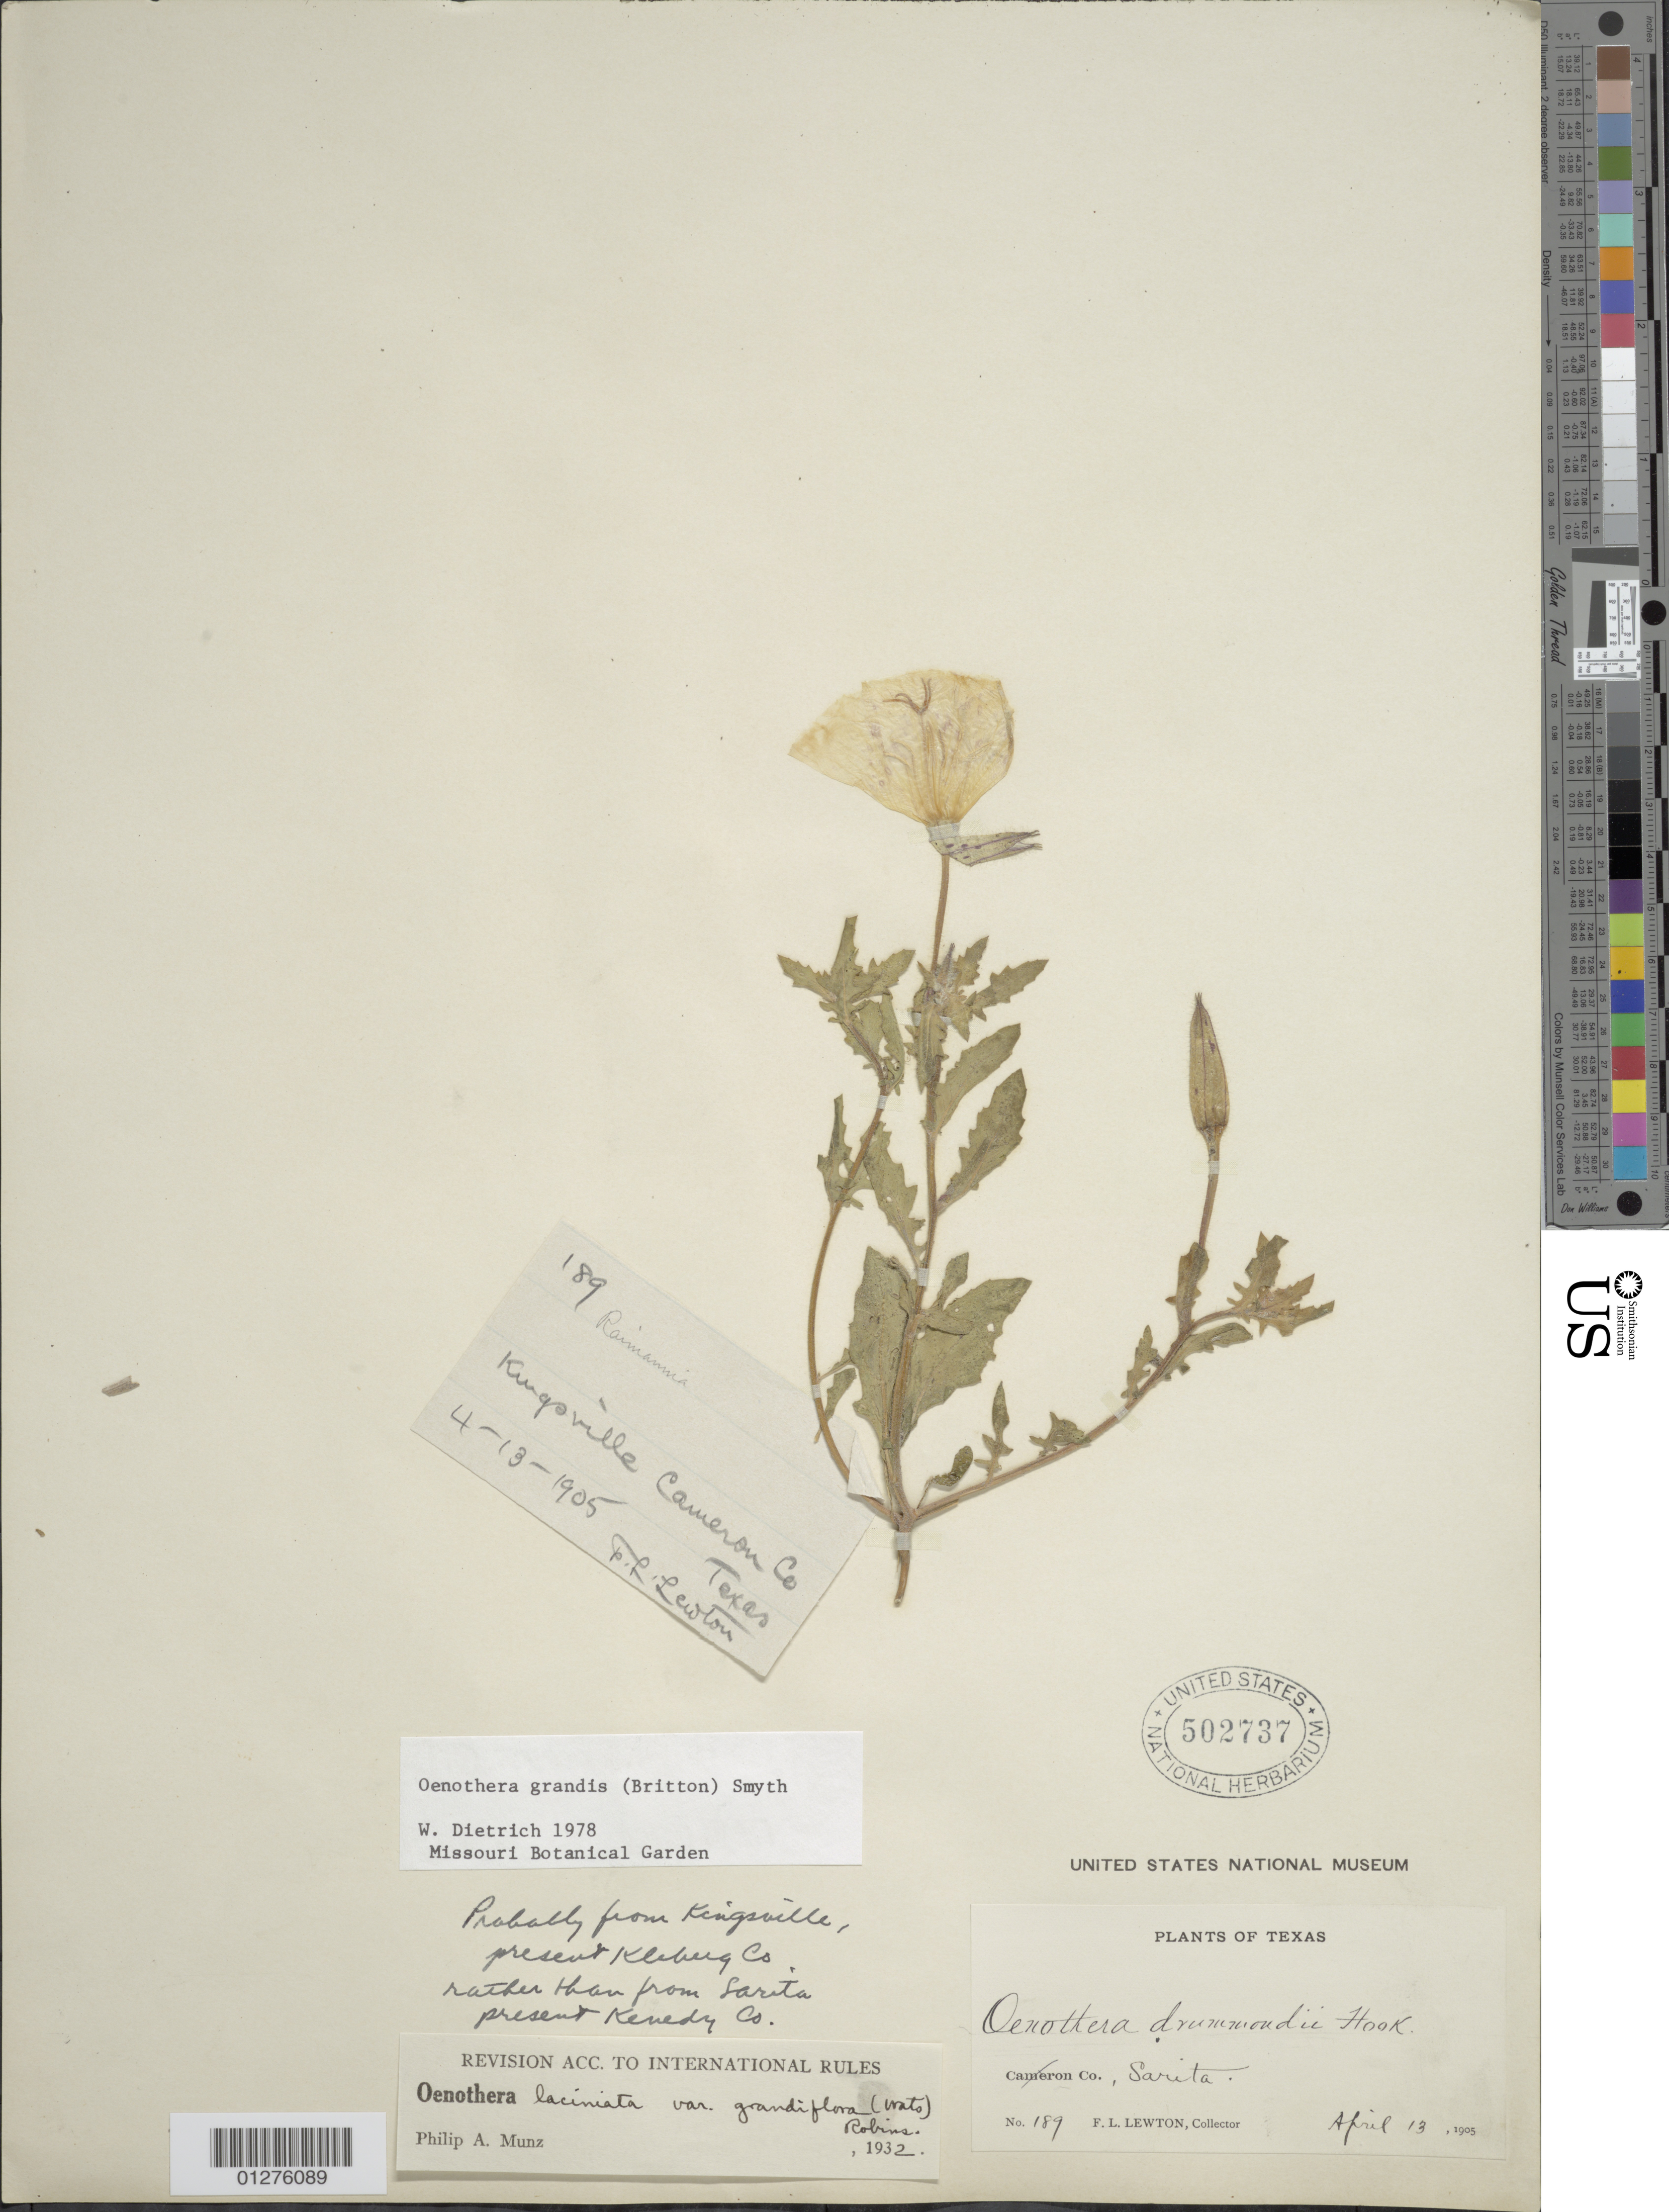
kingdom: Plantae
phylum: Tracheophyta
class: Magnoliopsida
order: Myrtales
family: Onagraceae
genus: Oenothera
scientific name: Oenothera grandis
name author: (Britton) Smyth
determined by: Dietrich, W.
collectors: F. L. Lewton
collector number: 189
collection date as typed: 13 Apr 1905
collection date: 1905-04-13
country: United States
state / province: Texas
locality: Sarita County.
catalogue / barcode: US 502737